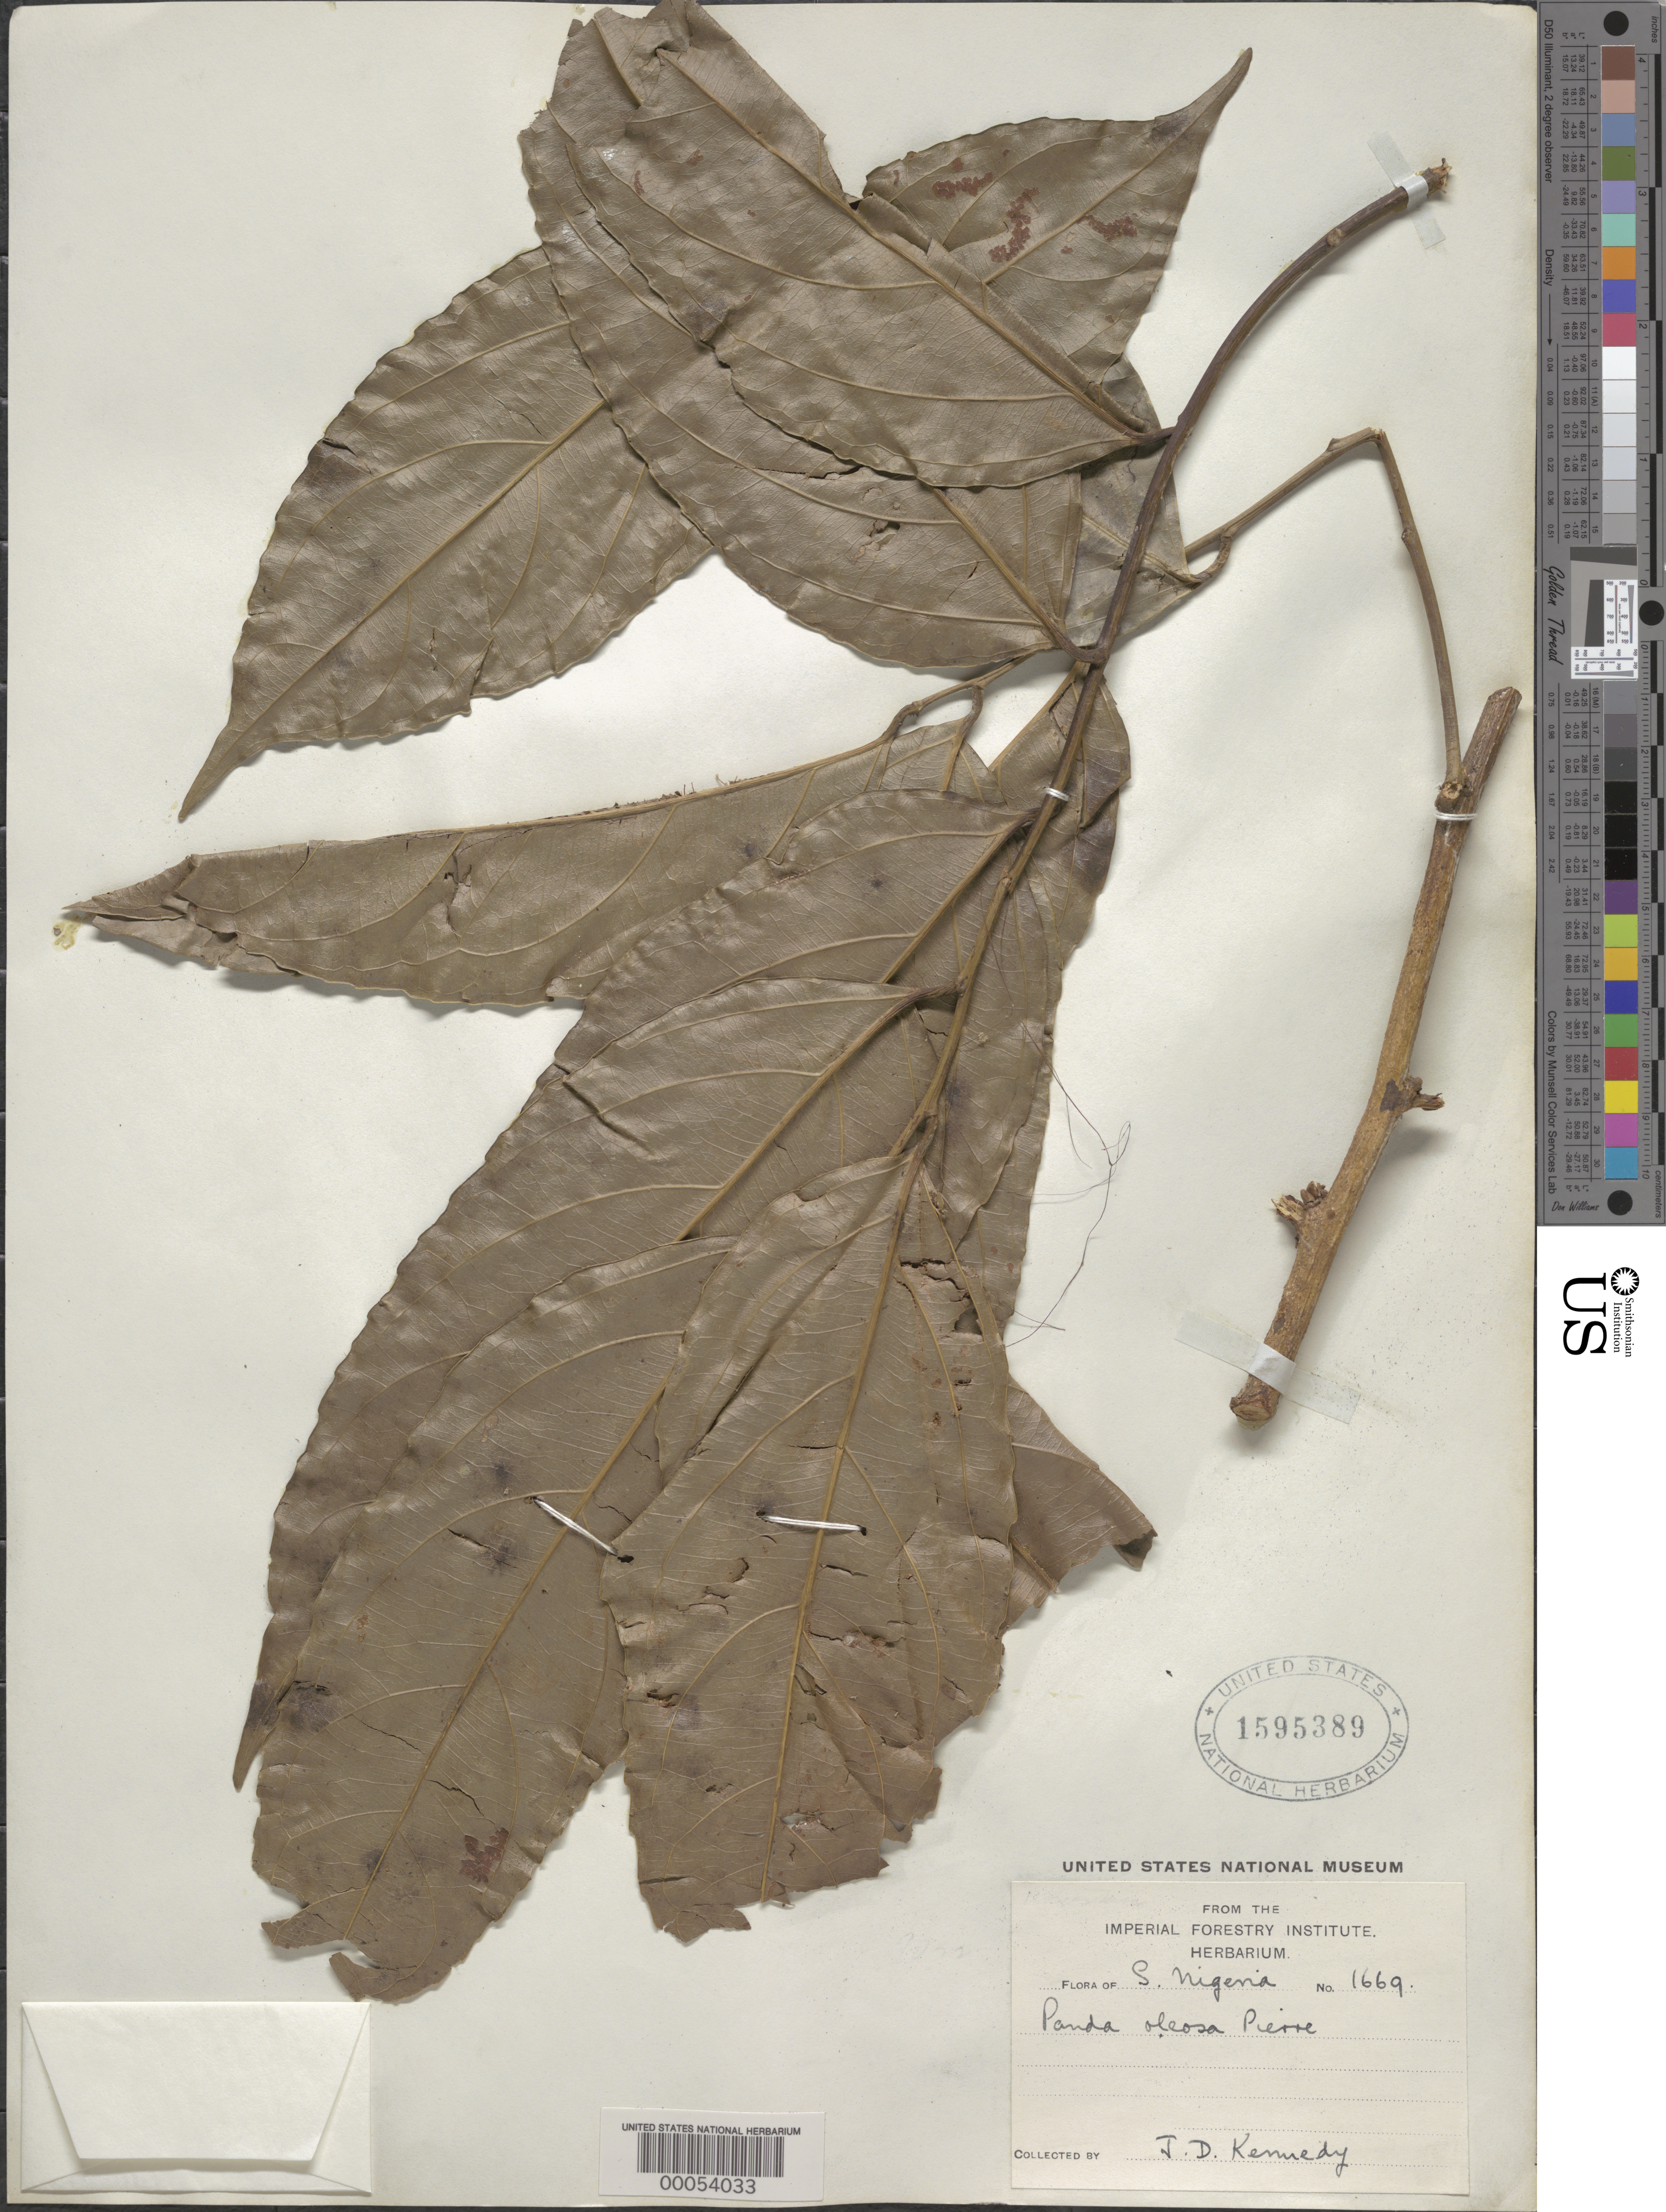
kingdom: Plantae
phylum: Tracheophyta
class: Magnoliopsida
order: Malpighiales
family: Pandaceae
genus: Panda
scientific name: Panda oleosa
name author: Pierre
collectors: J. D. Kennedy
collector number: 1669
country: Nigeria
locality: Southern nigeria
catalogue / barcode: US 1595389